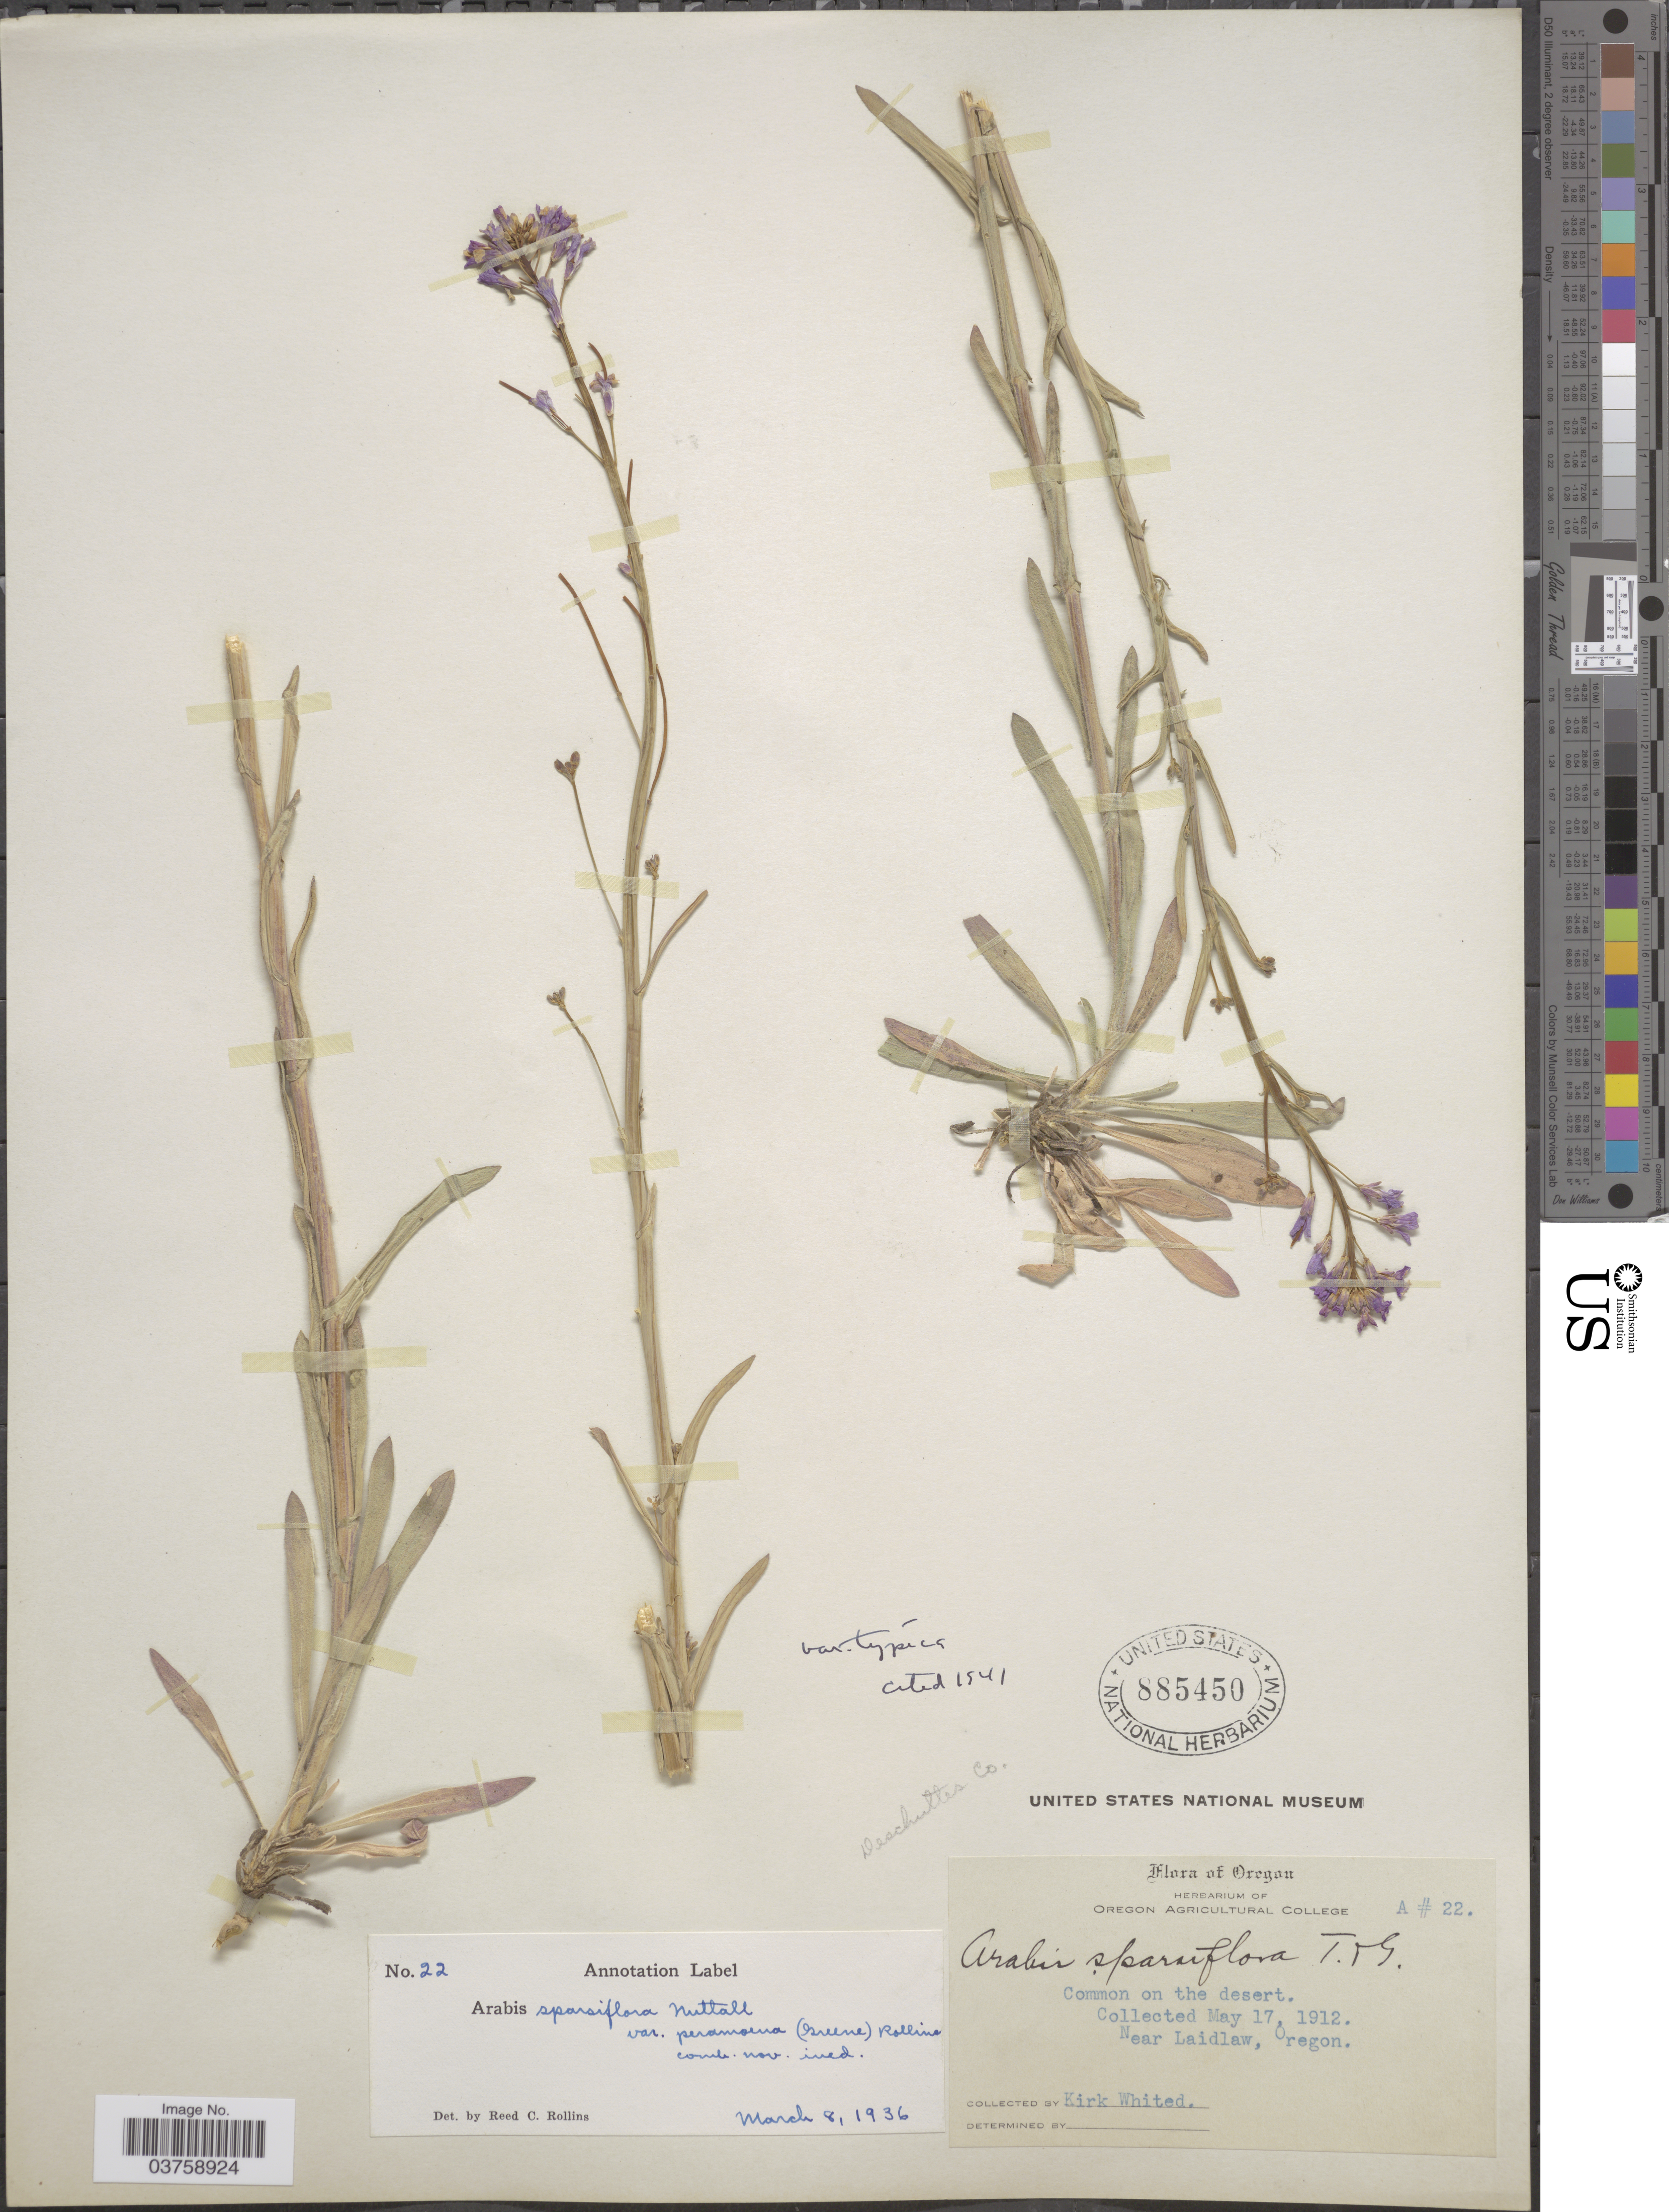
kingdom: Plantae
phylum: Tracheophyta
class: Magnoliopsida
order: Brassicales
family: Brassicaceae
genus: Arabis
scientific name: Arabis sparsiflora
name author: Nutt.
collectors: K. Whited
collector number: A22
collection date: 1912-05-17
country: United States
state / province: Oregon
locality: Deschuttes Co. Near Laidlaw.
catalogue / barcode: US 885450